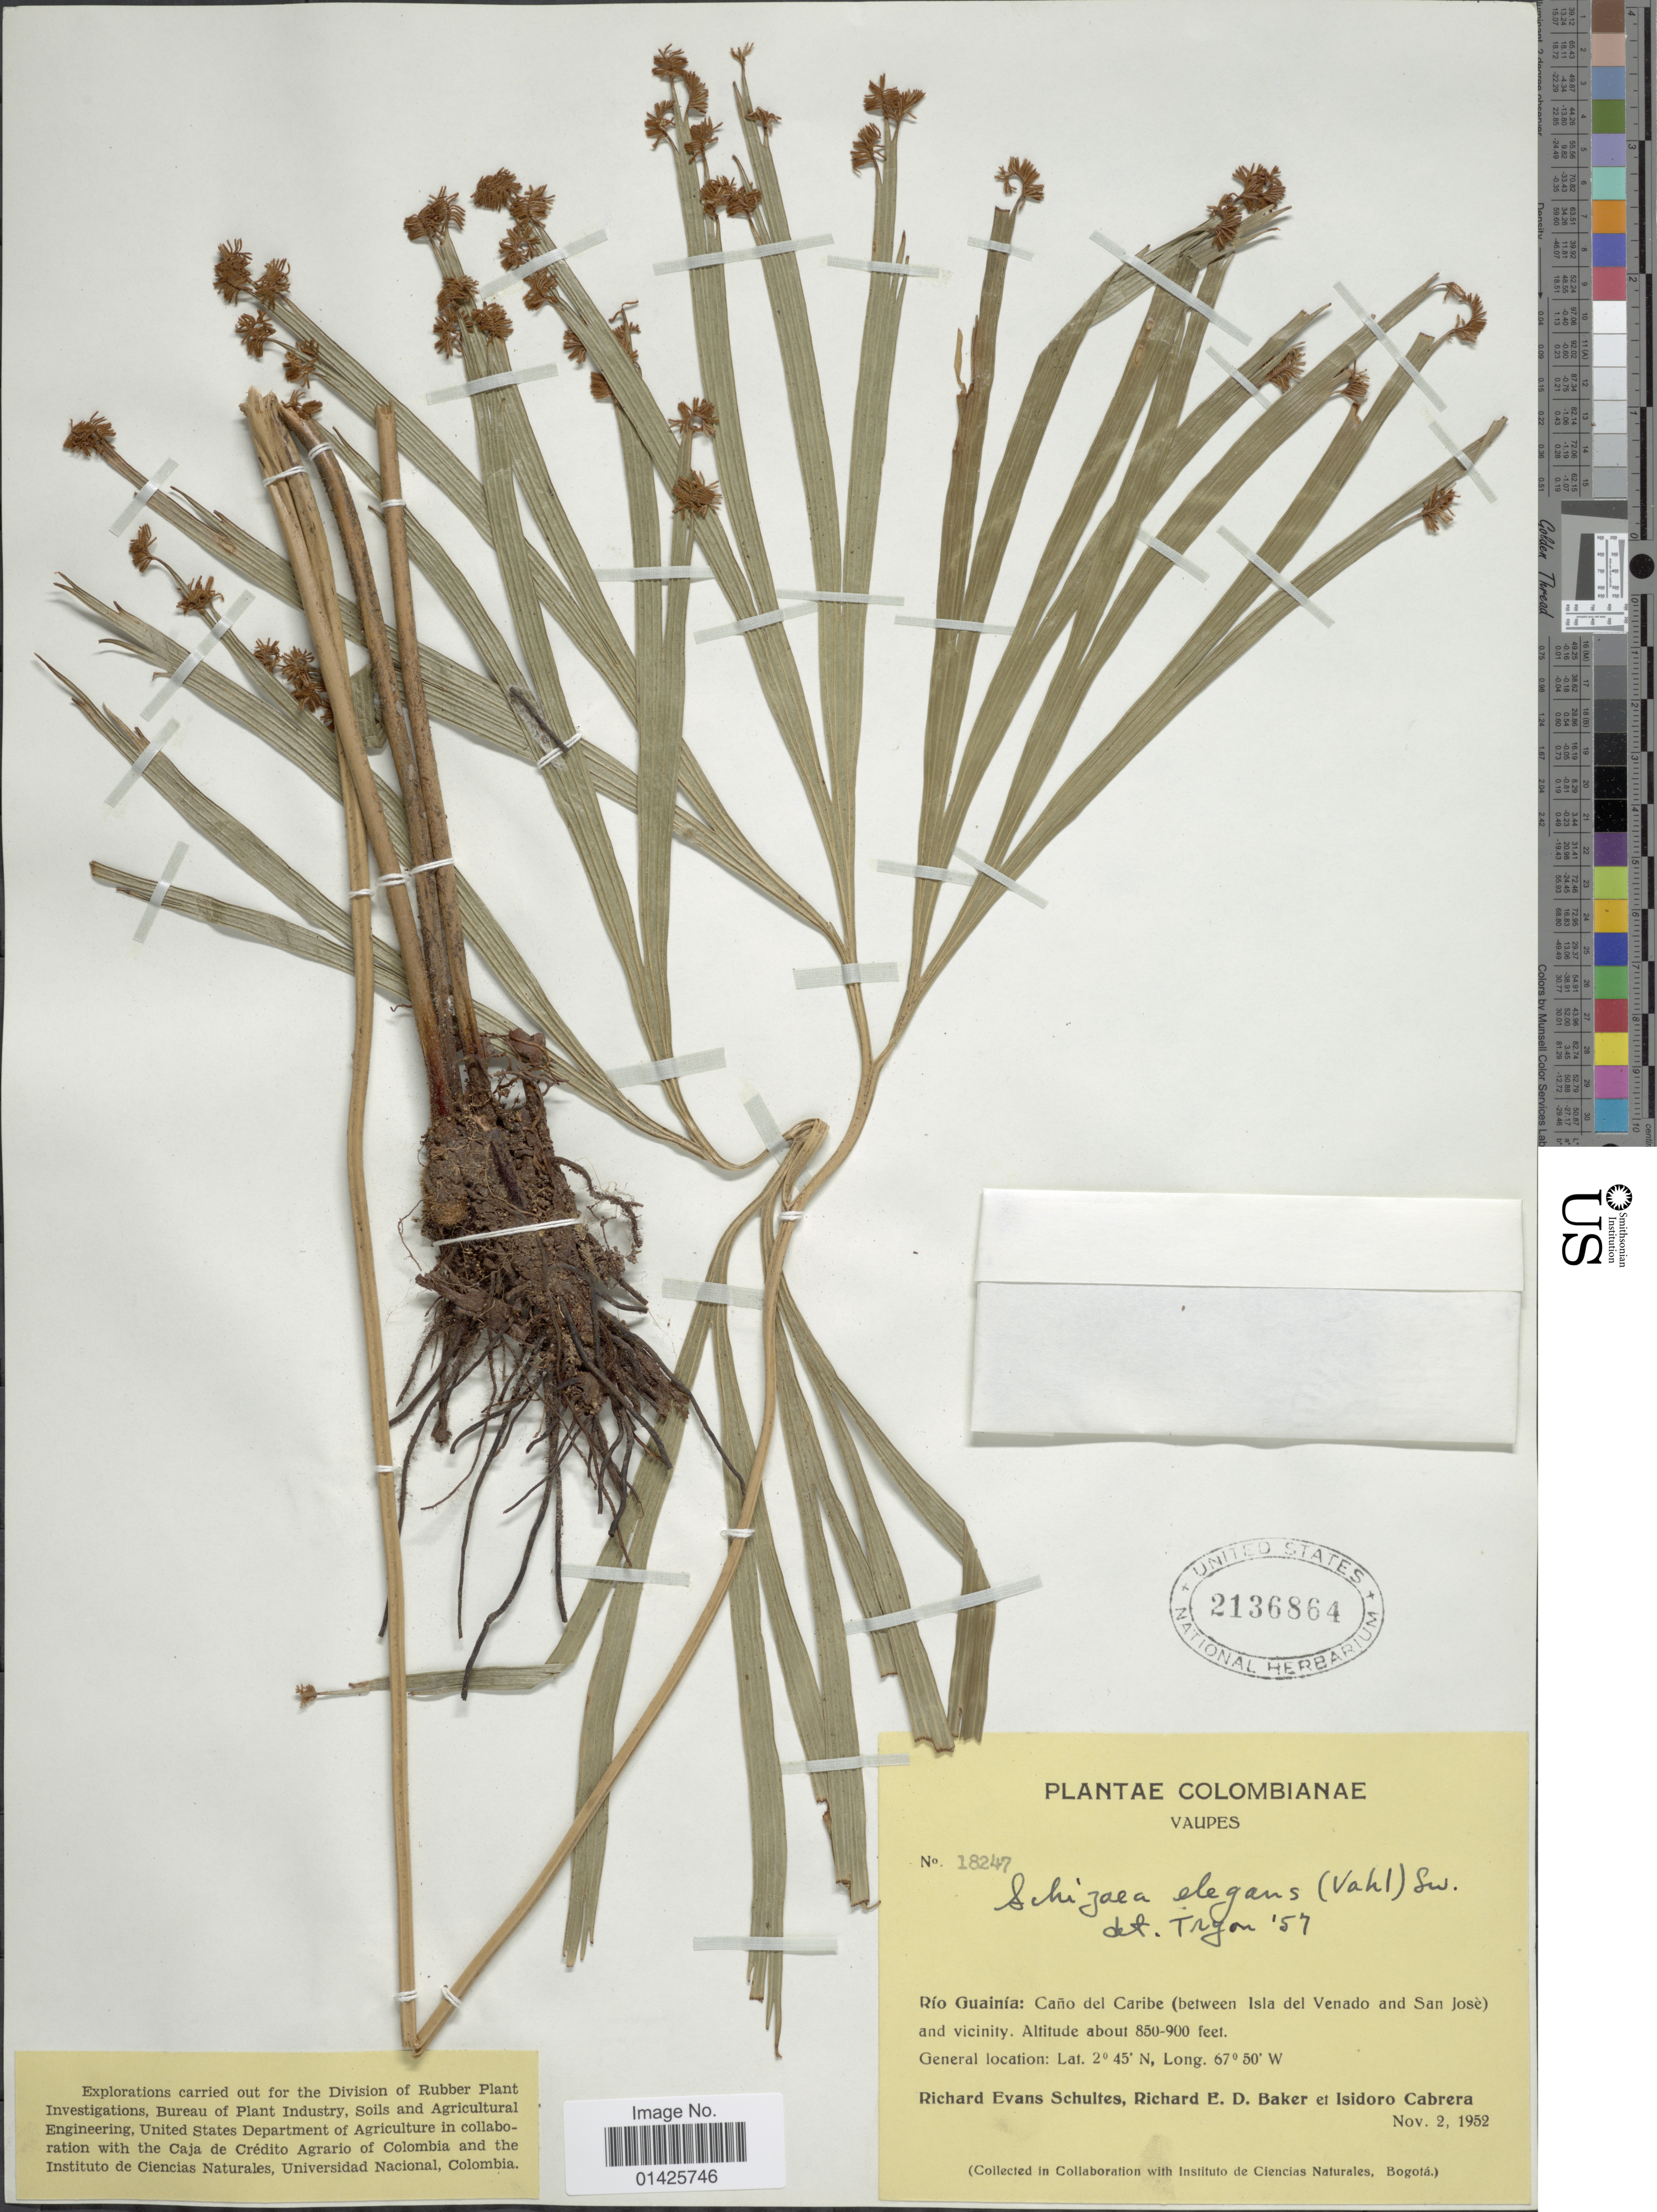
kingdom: Plantae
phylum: Tracheophyta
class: Polypodiopsida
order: Schizaeales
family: Schizaeaceae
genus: Schizaea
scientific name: Schizaea elegans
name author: (Vahl) Sw.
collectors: R. E. Schultes, R. E. D. Baker & I. Cabrera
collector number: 18247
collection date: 1952-11-02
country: Colombia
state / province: Vaupés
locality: Río Guainía: Caño del Caribe (between Isla del Venado and San José) and vicinity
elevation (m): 259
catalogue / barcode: US 2136864